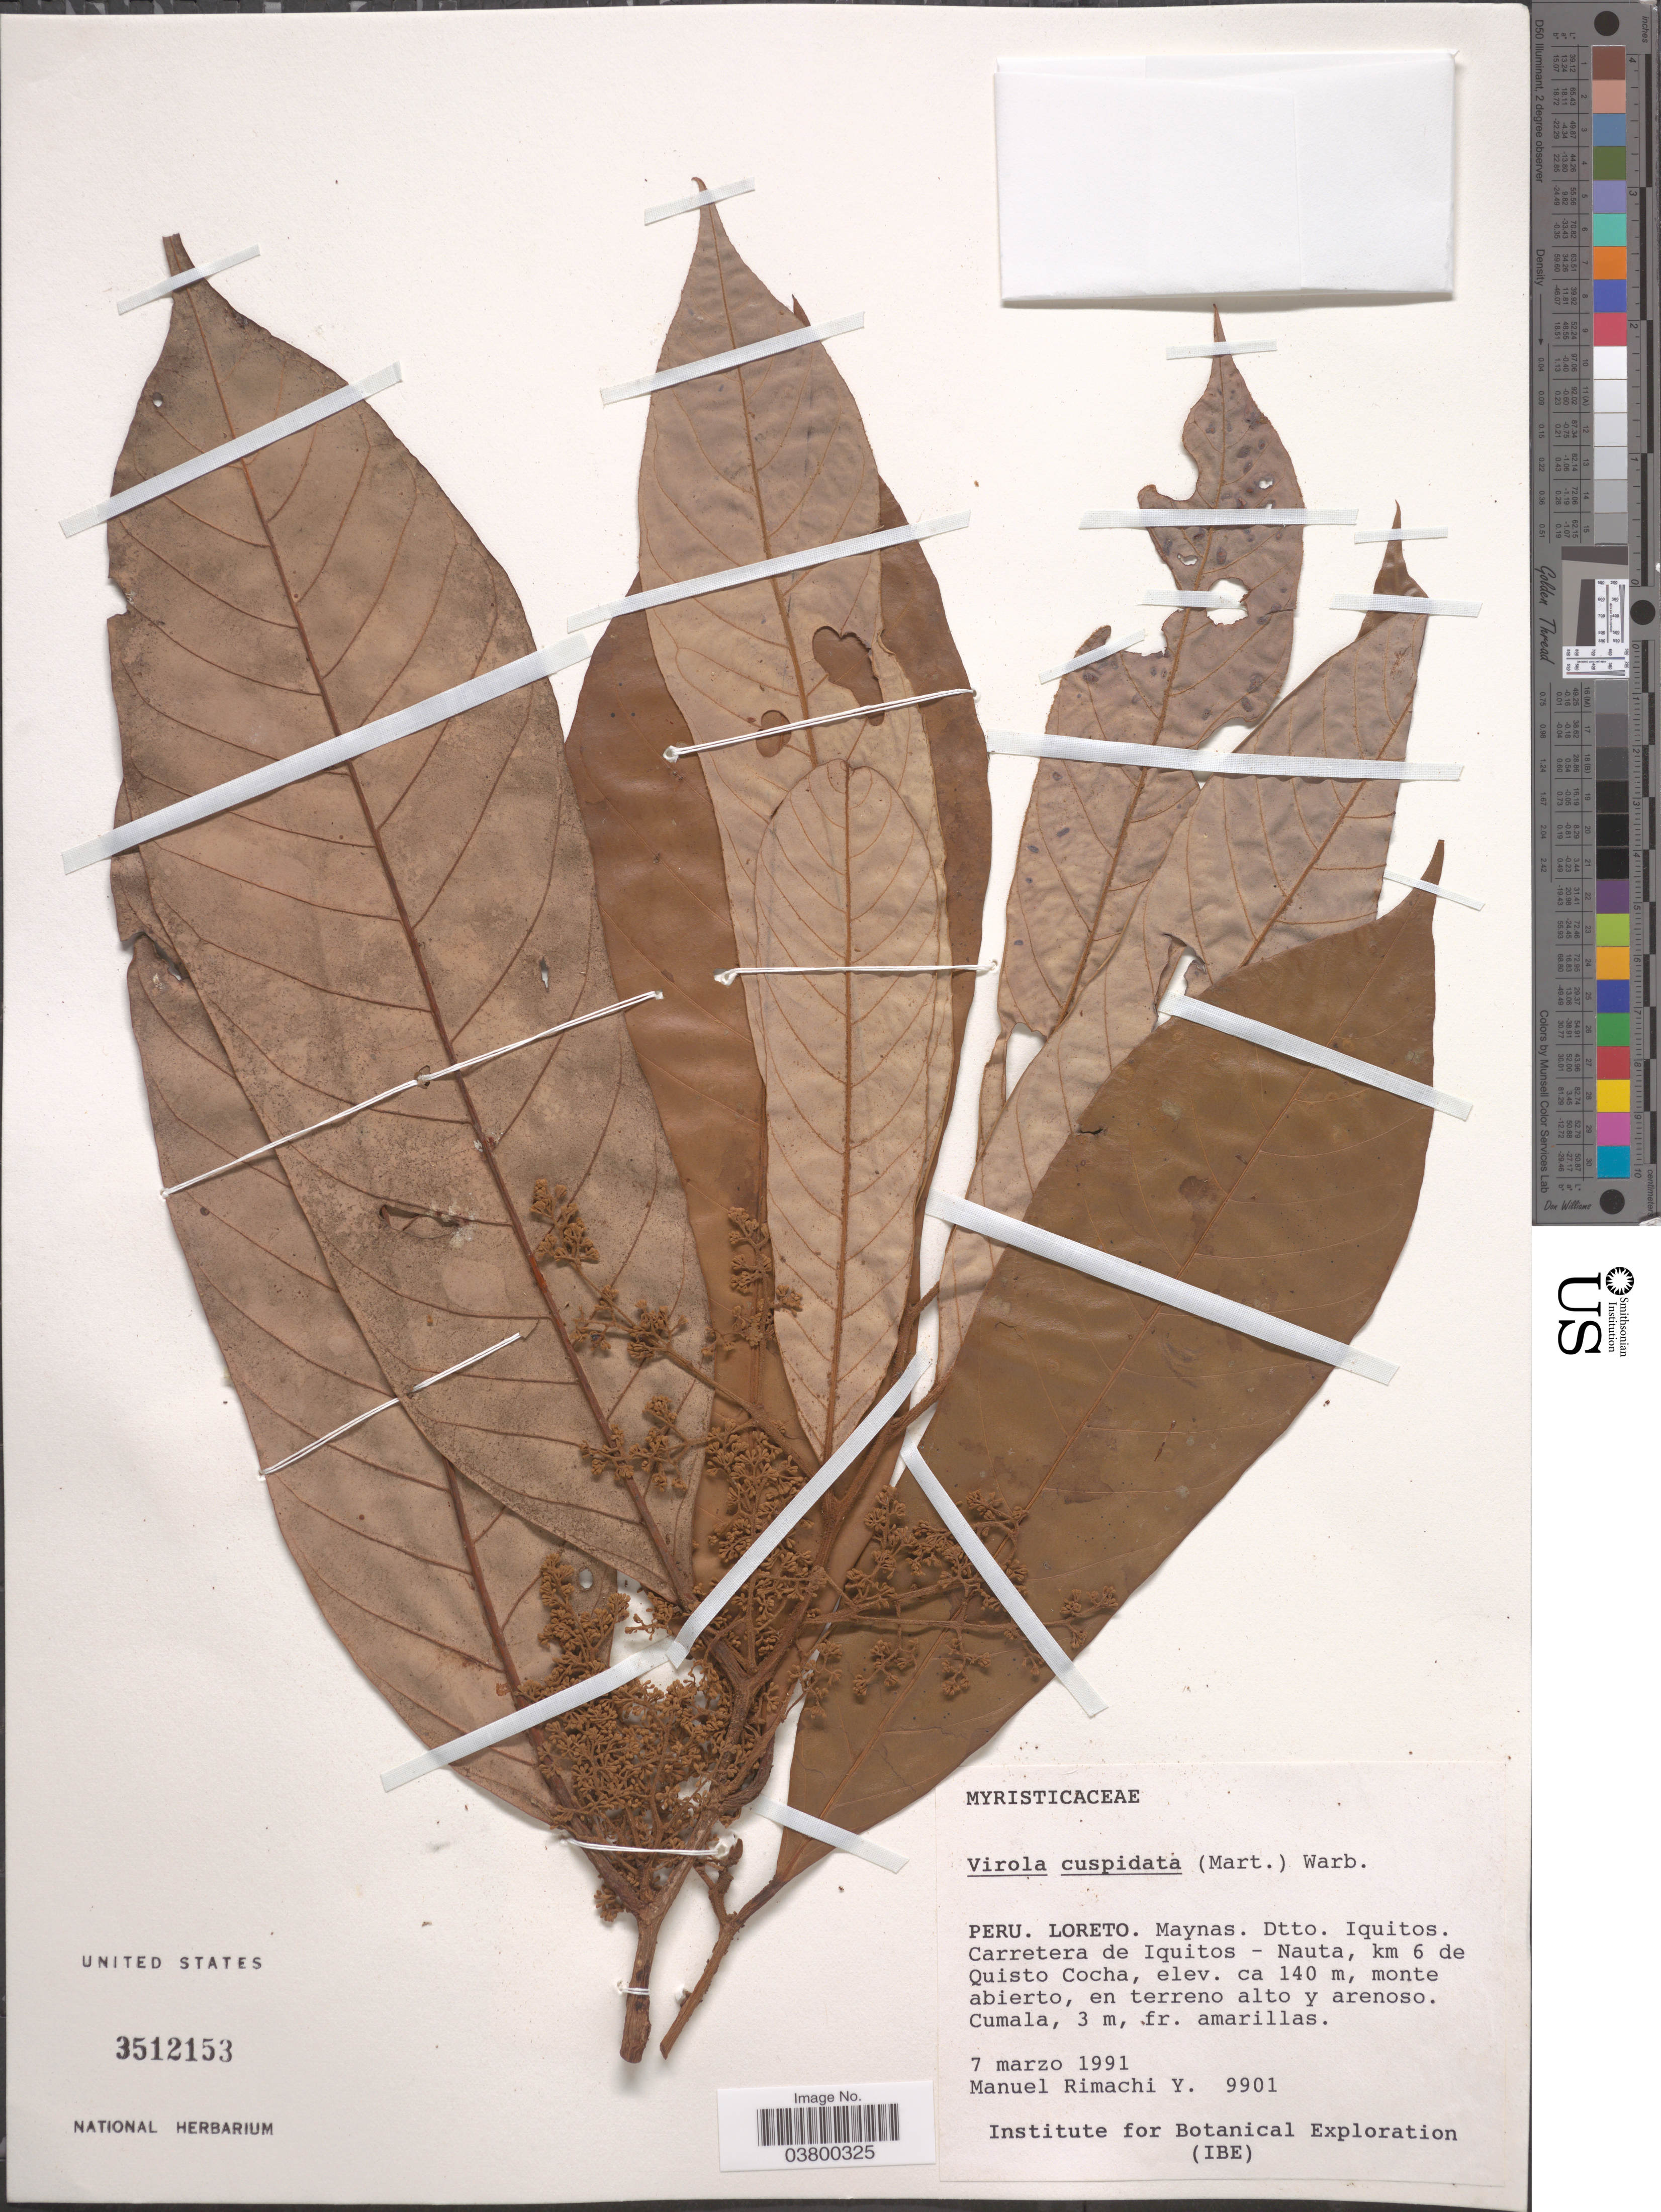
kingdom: Plantae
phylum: Tracheophyta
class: Magnoliopsida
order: Magnoliales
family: Myristicaceae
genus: Virola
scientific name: Virola elongata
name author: (Benth.) Warb.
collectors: M. Rimachi Y.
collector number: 9901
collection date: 1991-03-07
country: Peru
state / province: Loreto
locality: Maynas. Dtto. Iquitos. Carretera de Iquitos - Nauta, km 6 de Quisto Cocha. Cumala.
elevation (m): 140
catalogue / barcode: US 3512153